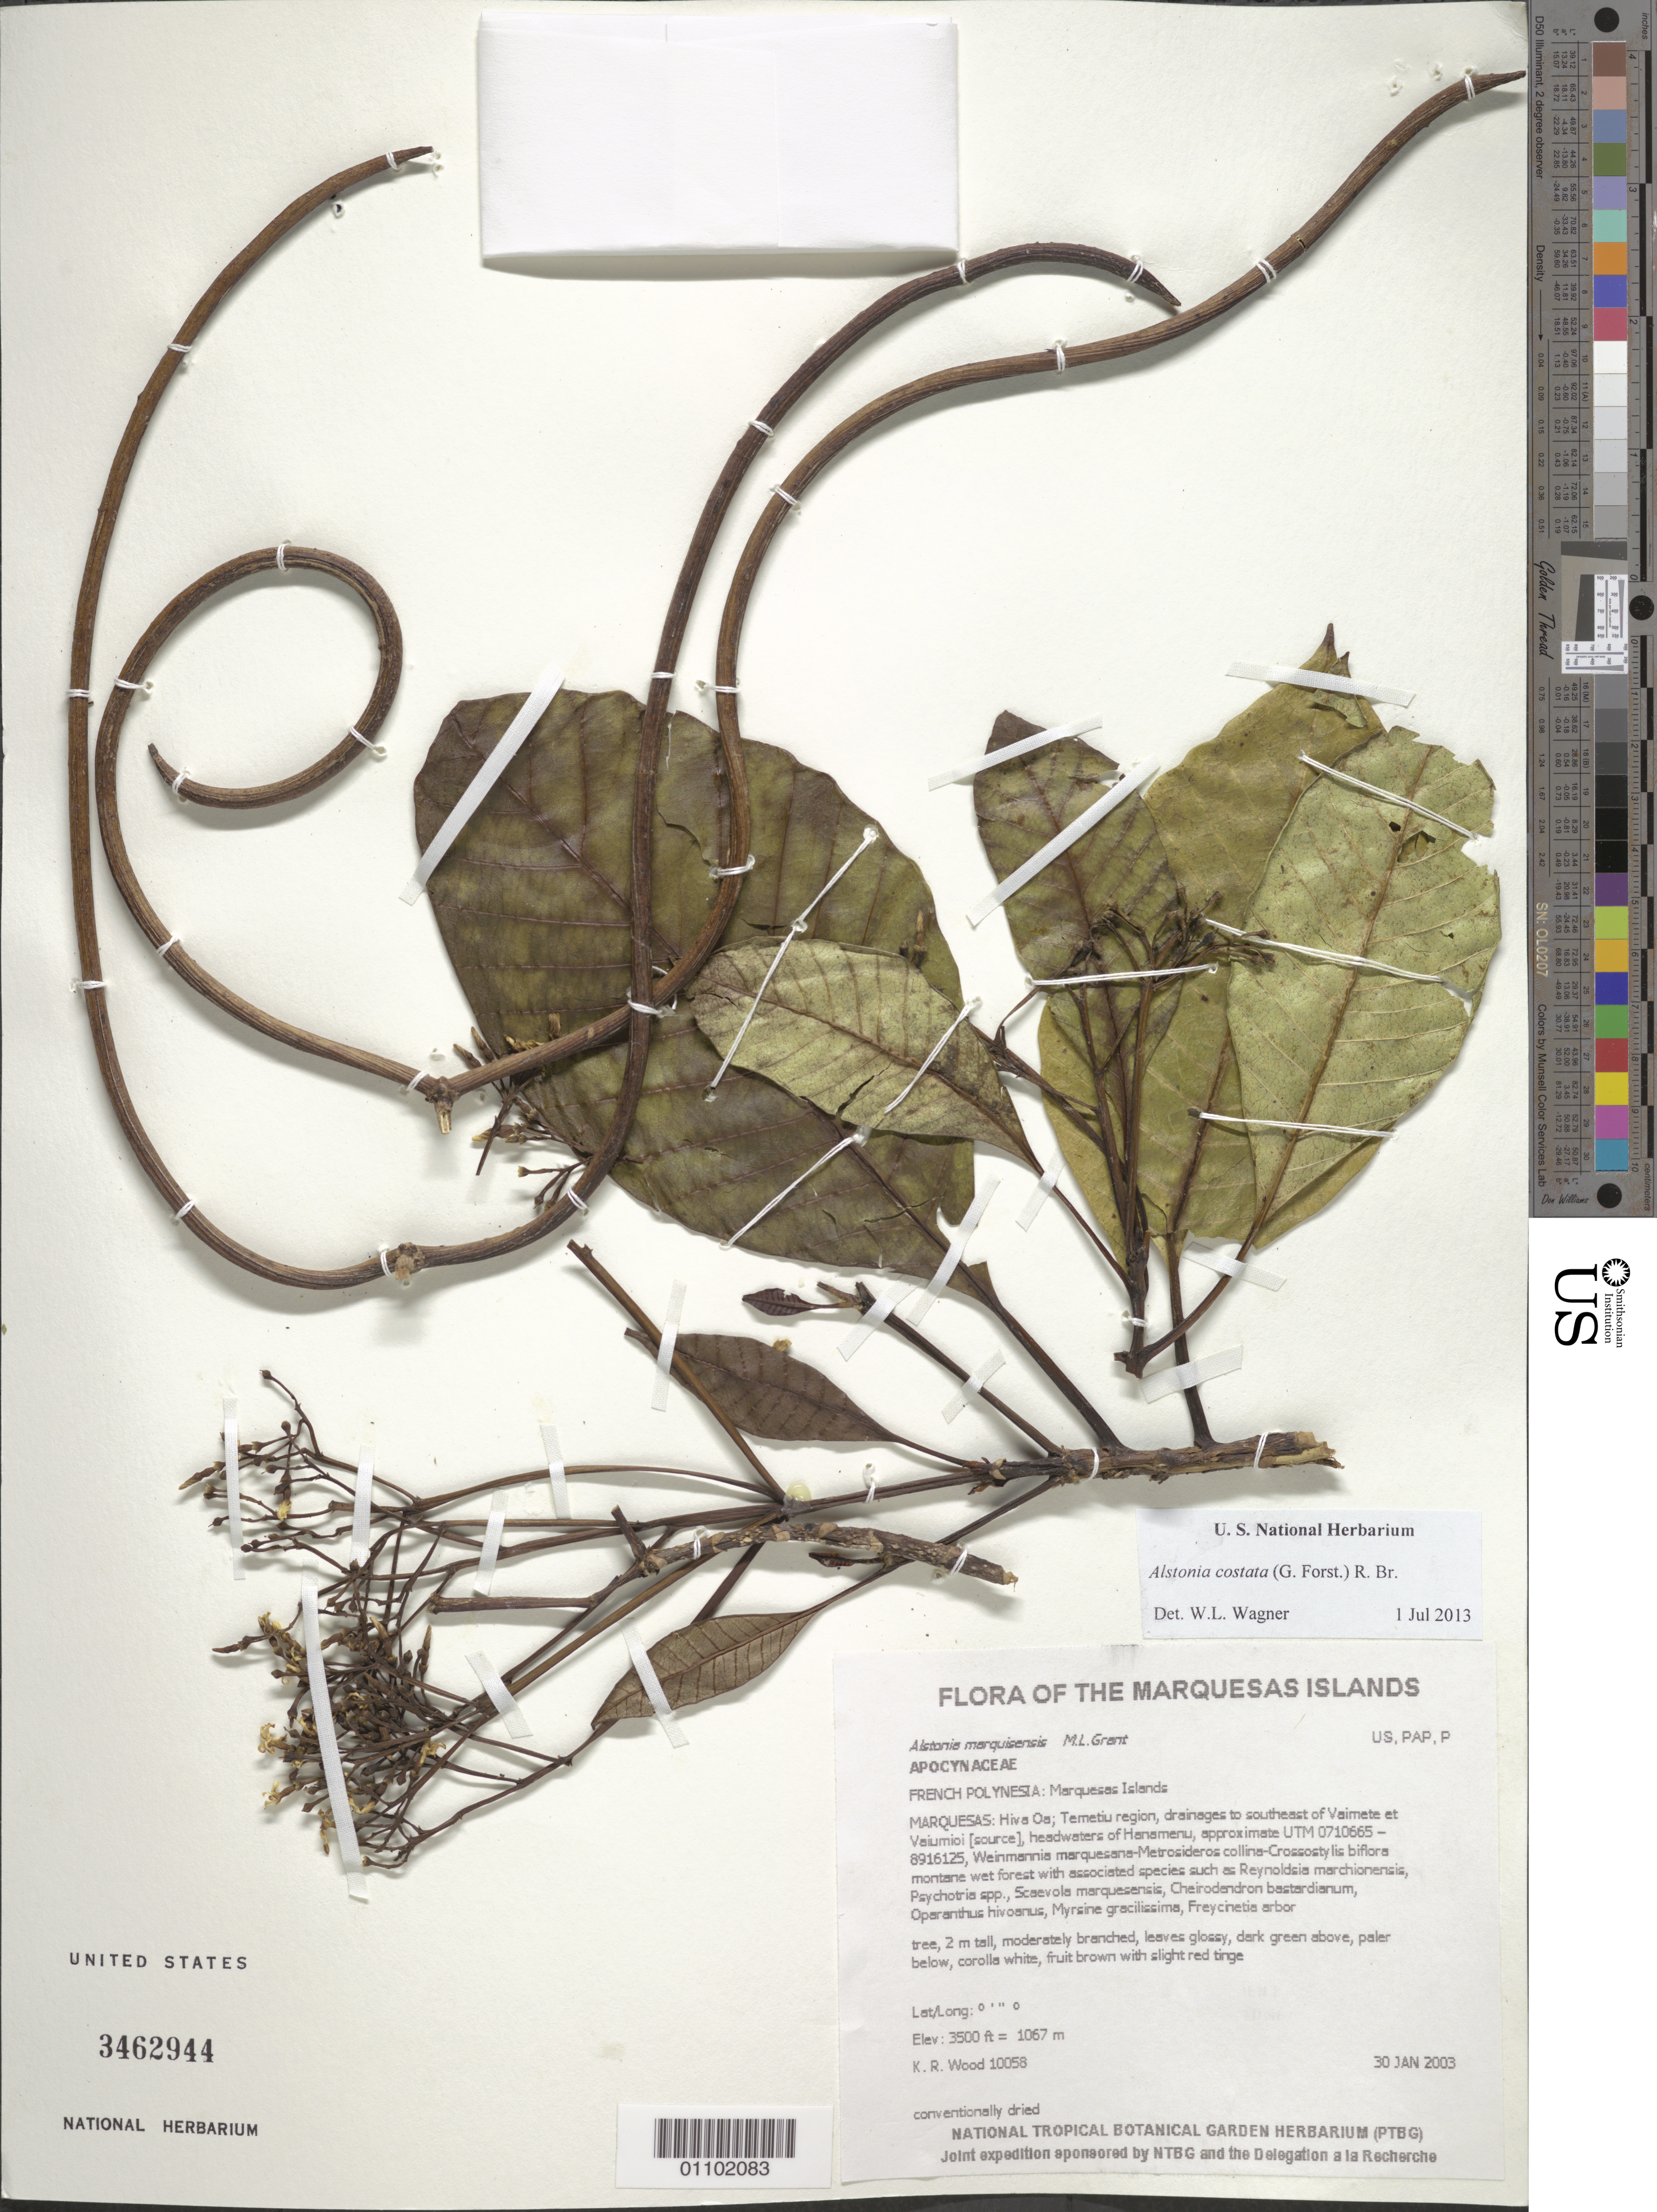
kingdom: Plantae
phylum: Tracheophyta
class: Magnoliopsida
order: Gentianales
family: Apocynaceae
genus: Alstonia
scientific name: Alstonia costata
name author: (G. Forst.) R. Br.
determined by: Lorence, David H., (PTBG), National Tropical Botanical Garden (UNITED STATES)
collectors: K. R. Wood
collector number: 10058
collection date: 2003-01-30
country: French Polynesia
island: Hiva Oa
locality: Temetiu region, drainages to southeast of Vaimete et Vaiumioi [source], headwaters of Hanamenu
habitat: Lower banks of upper drainage, E aspect, moderate slope, closed, wet. Weinmannia marquesana-Metrosideros collina-Crossostylis biflora montane wet forest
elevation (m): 1067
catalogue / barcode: US 3462944